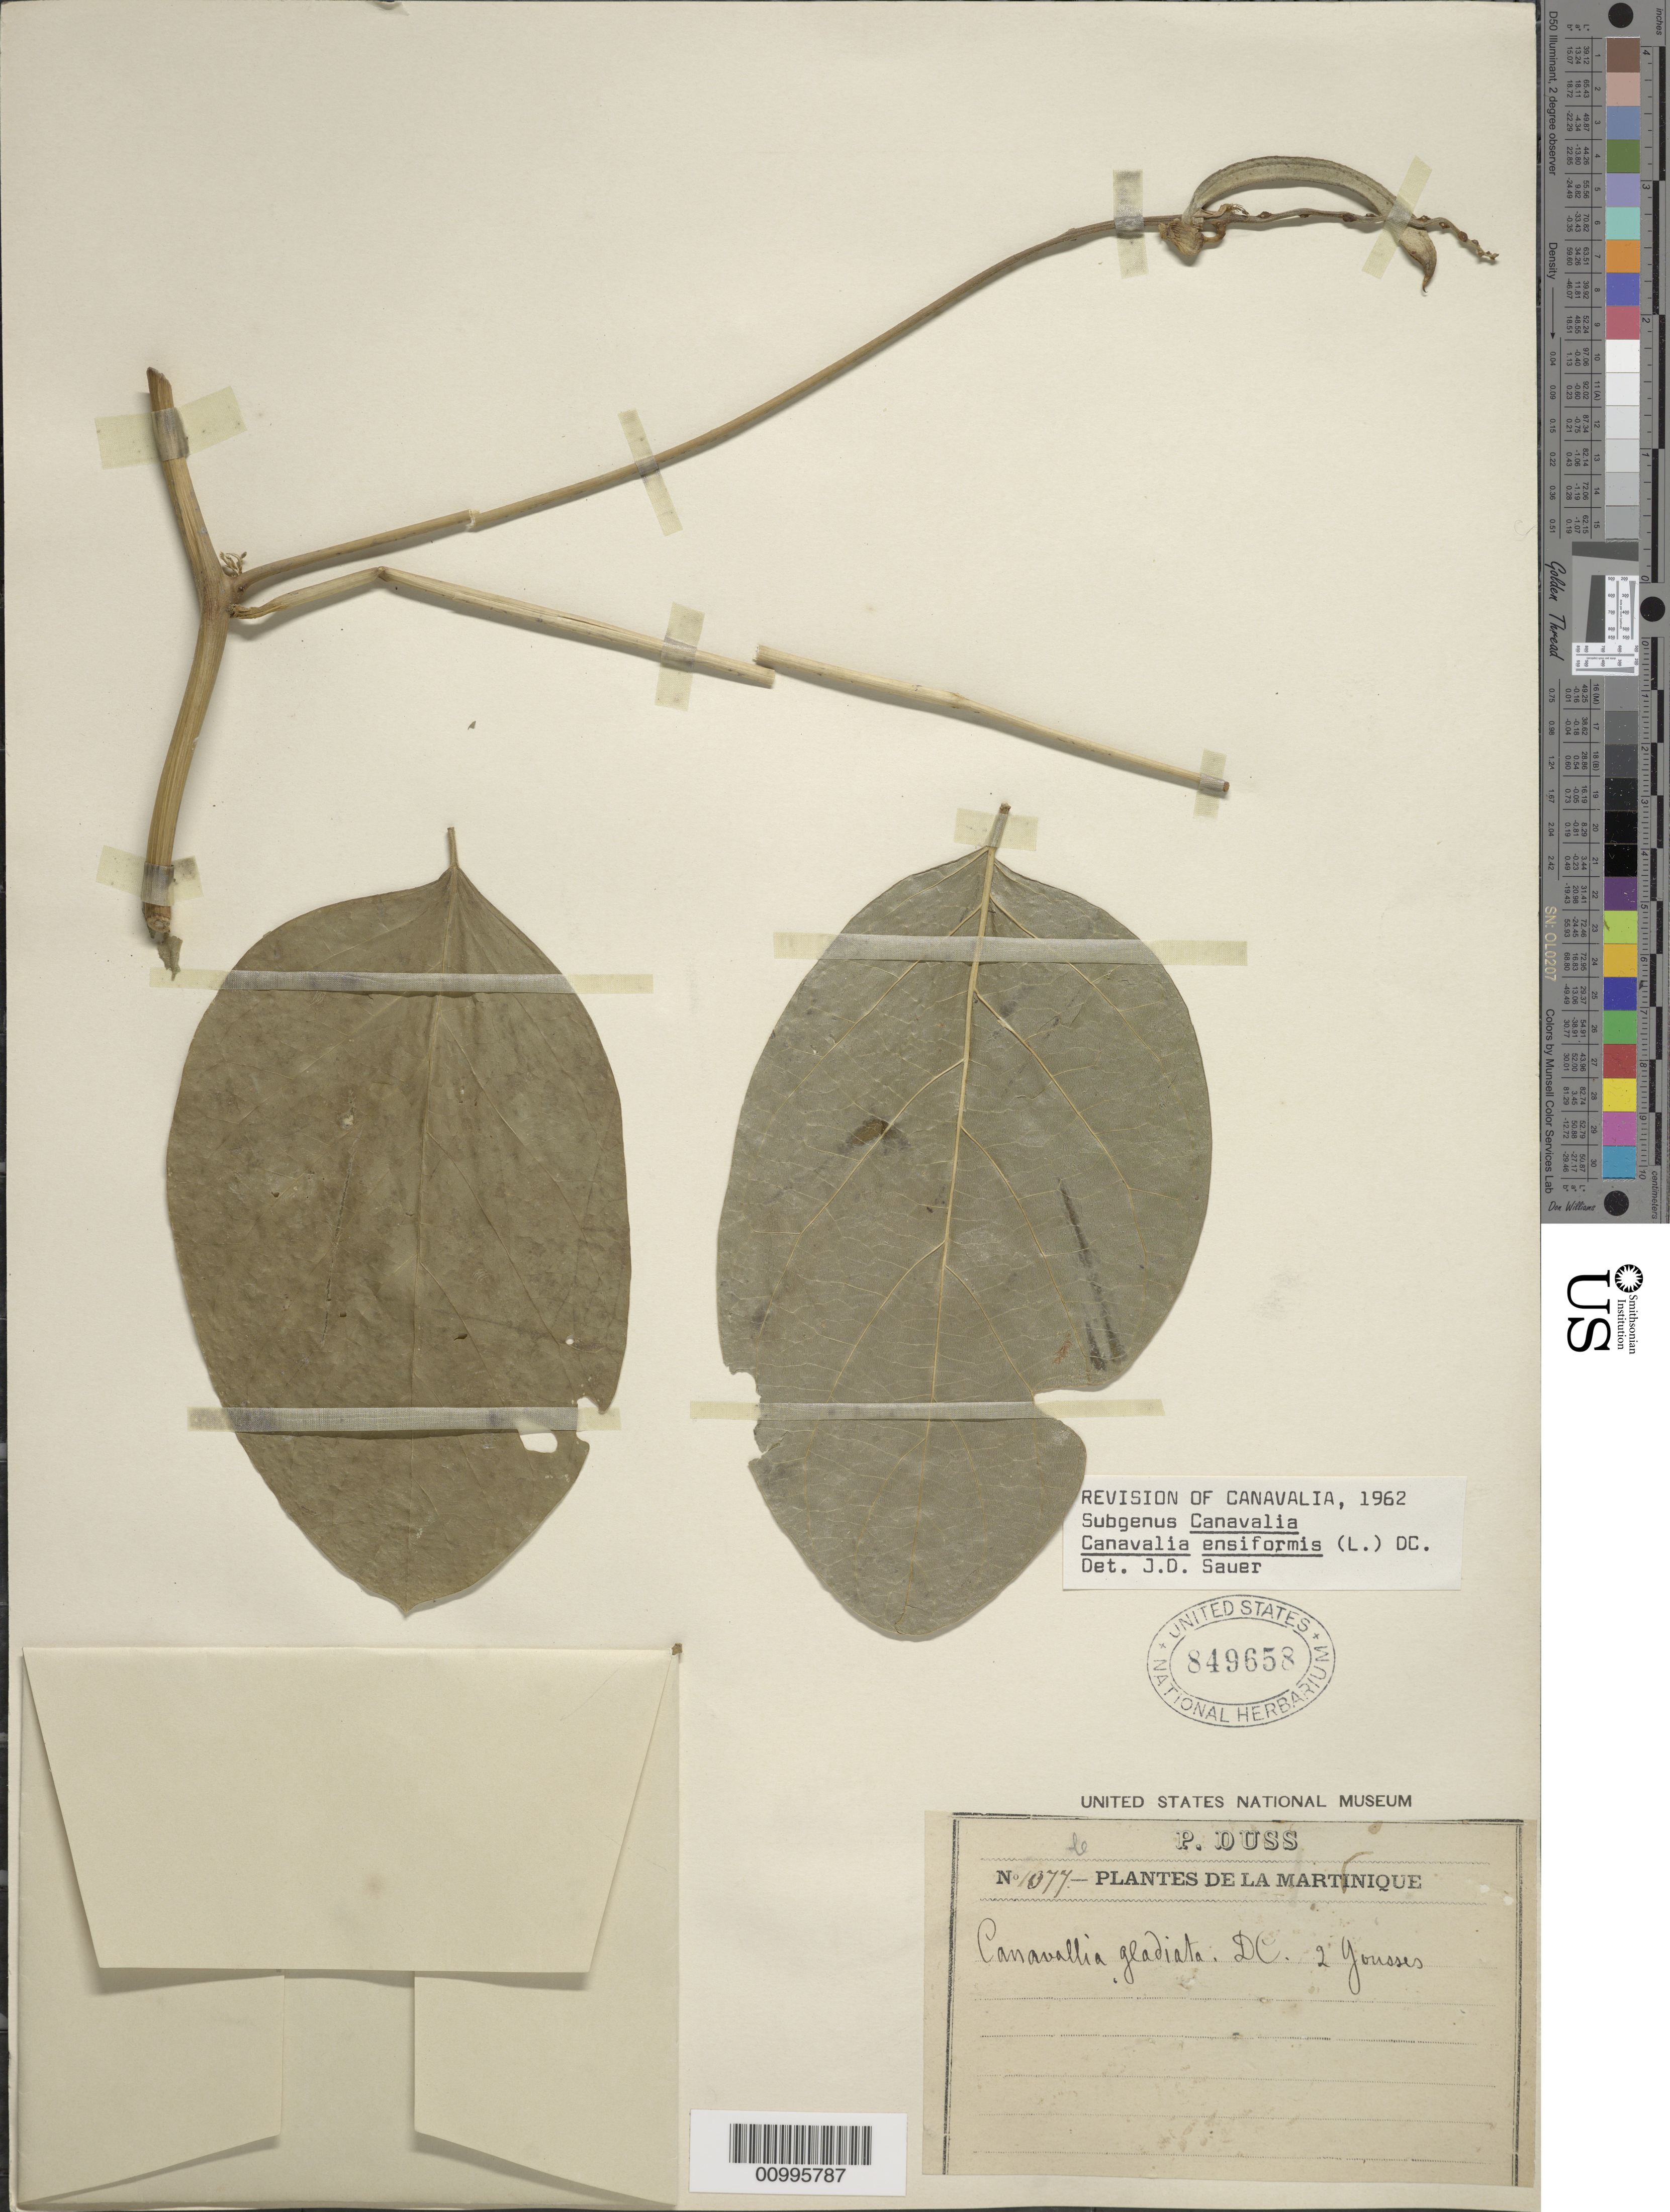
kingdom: Plantae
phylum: Tracheophyta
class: Magnoliopsida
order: Fabales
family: Fabaceae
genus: Canavalia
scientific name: Canavalia ensiformis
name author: (L.) DC.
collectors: Père Duss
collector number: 1077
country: Martinique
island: Martinique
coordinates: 0 N, 0 E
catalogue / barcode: US 849658